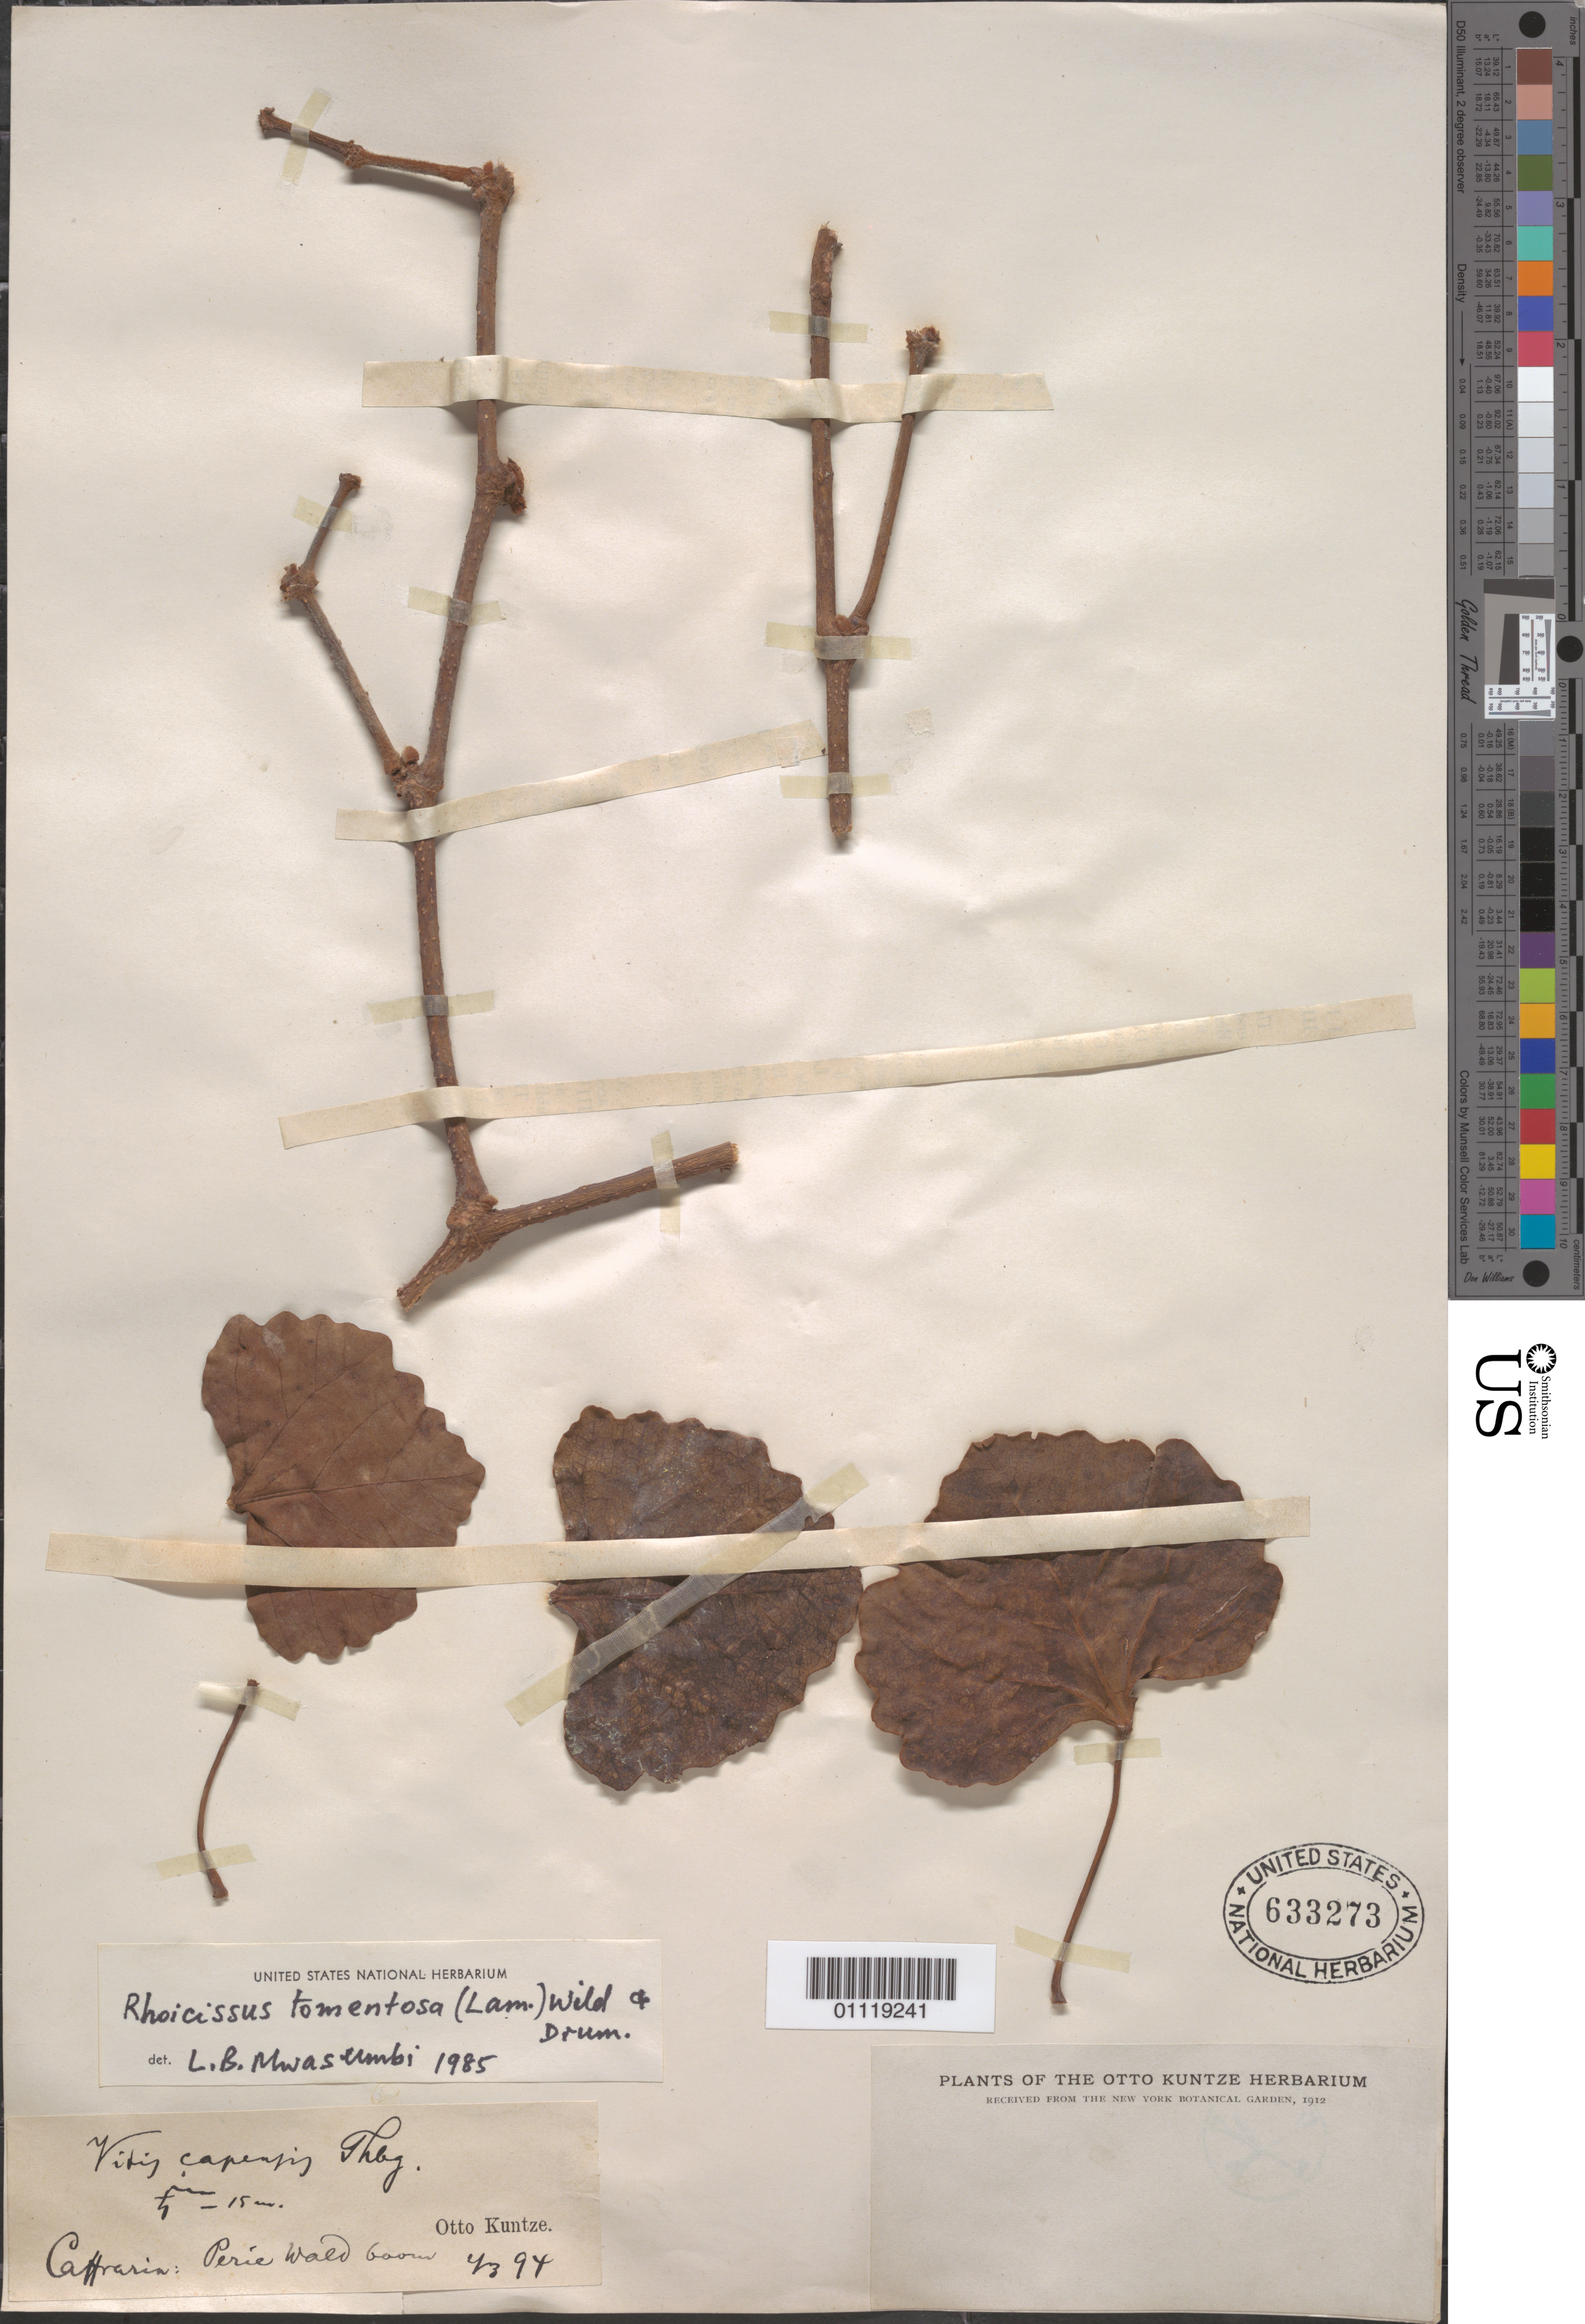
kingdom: Plantae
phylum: Tracheophyta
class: Magnoliopsida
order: Vitales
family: Vitaceae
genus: Rhoicissus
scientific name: Rhoicissus tomentosa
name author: (Lam.) Wild & R.B. Drumm.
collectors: ex Herb. O. Kuntze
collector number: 4394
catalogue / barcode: US 633273